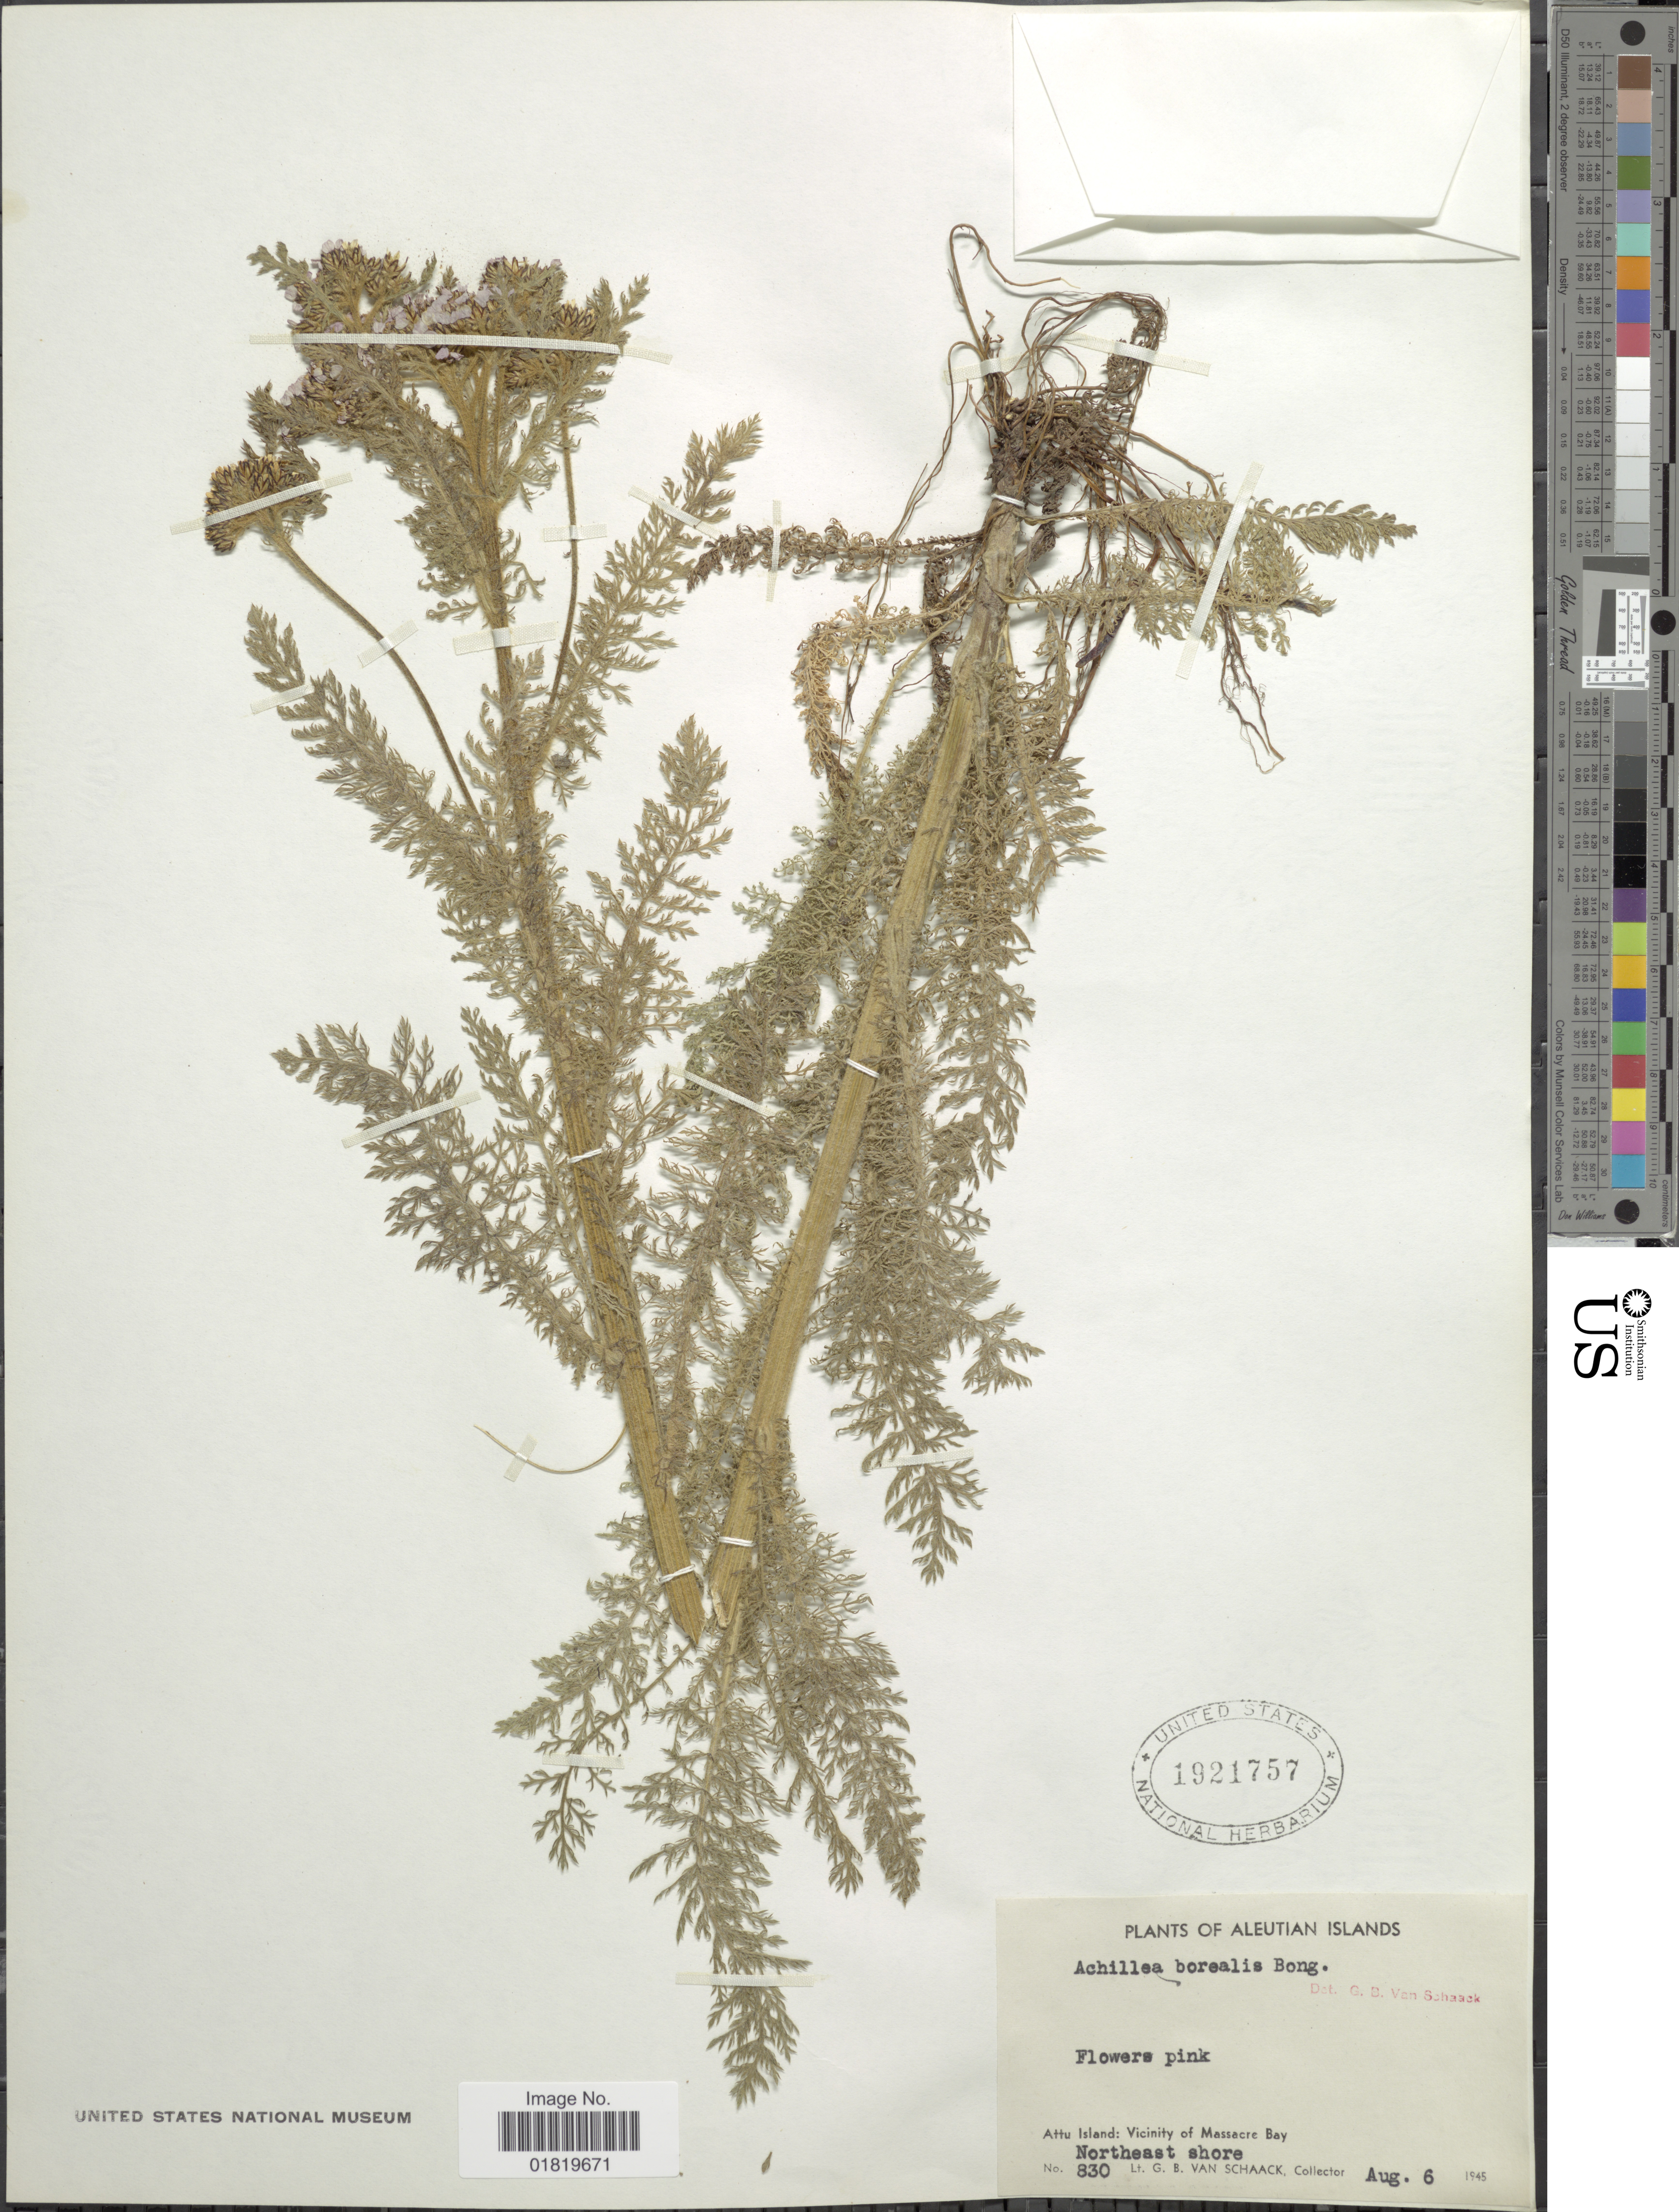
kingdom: Plantae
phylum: Tracheophyta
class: Magnoliopsida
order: Asterales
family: Asteraceae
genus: Achillea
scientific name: Achillea borealis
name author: Bong.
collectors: G. Van Schaack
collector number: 830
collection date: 1945-08-06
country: United States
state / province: Alaska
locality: Aleutian Islands, Attu Island: Vicinity of Massacre Bay, Northeast shore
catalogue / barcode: US 1921757